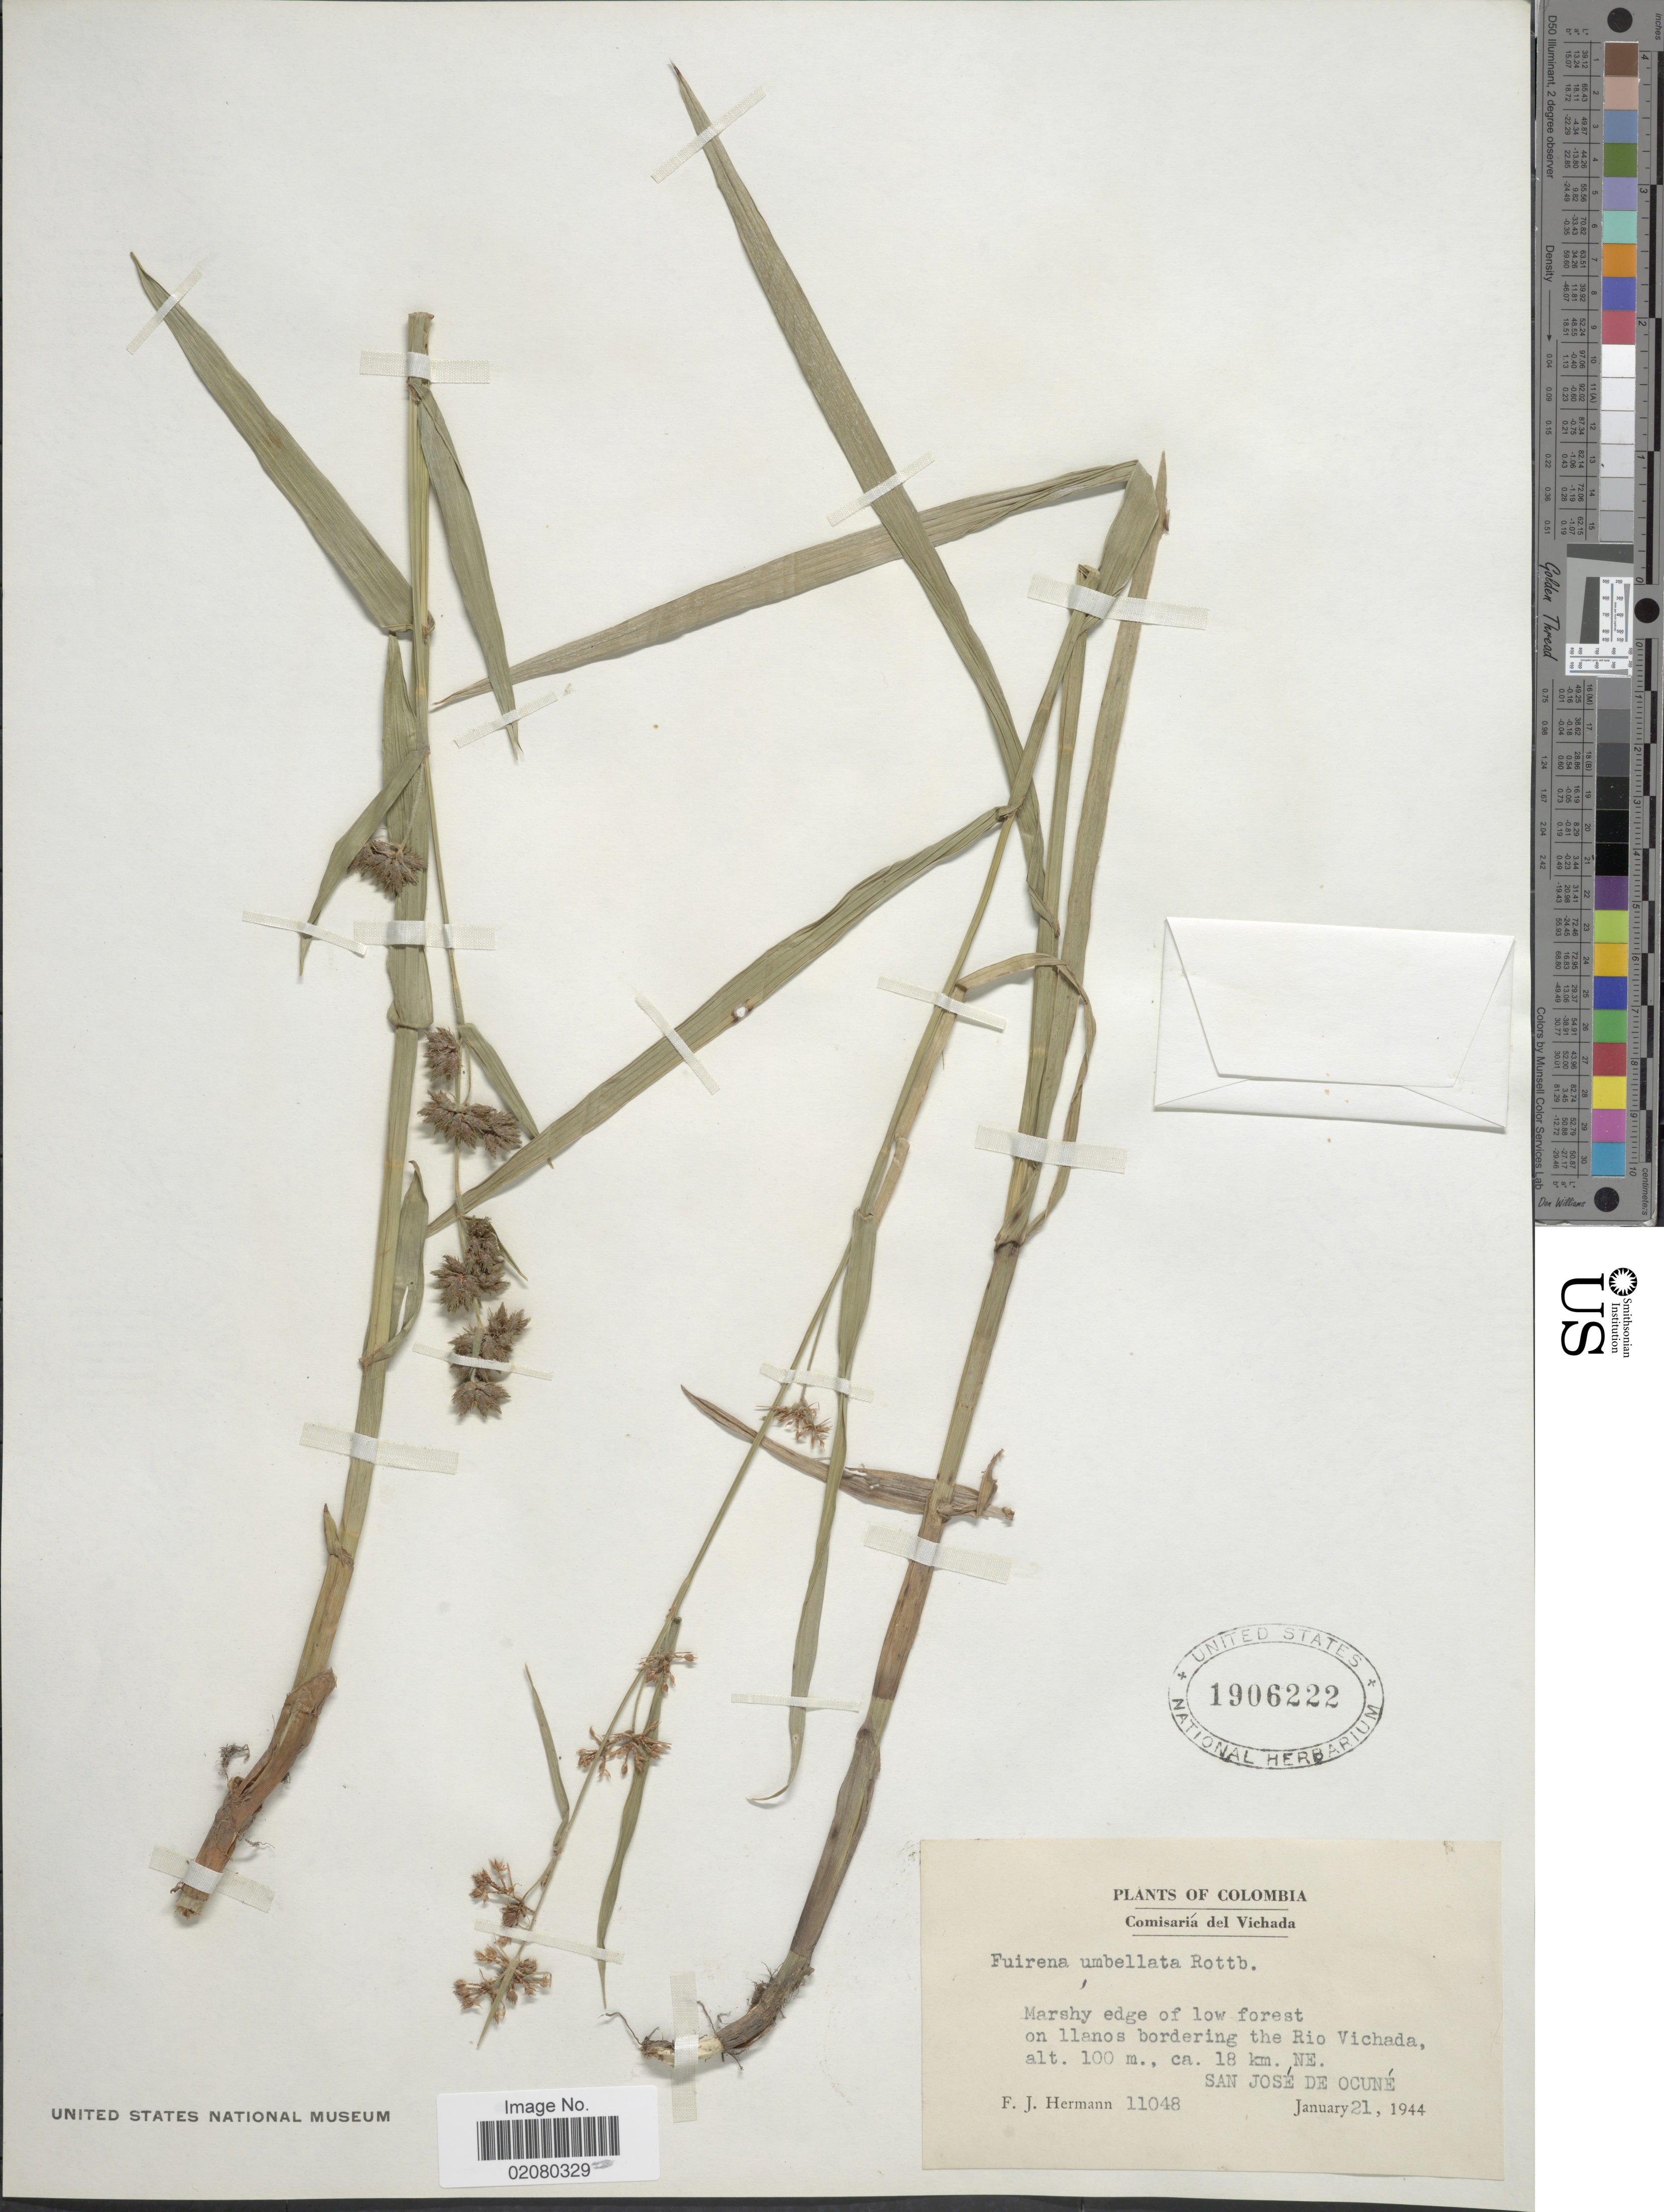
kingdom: Plantae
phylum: Tracheophyta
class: Liliopsida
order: Poales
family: Cyperaceae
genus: Fuirena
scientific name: Fuirena umbellata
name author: Rottb.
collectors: F. J. Hermann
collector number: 11048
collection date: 1944-01-21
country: Colombia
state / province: Vichada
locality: Comisaria del Vichada, on llanos bordering the Rio Vichada, ca. 18 km NE. San Jose de Ocune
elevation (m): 100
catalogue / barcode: US 1906222